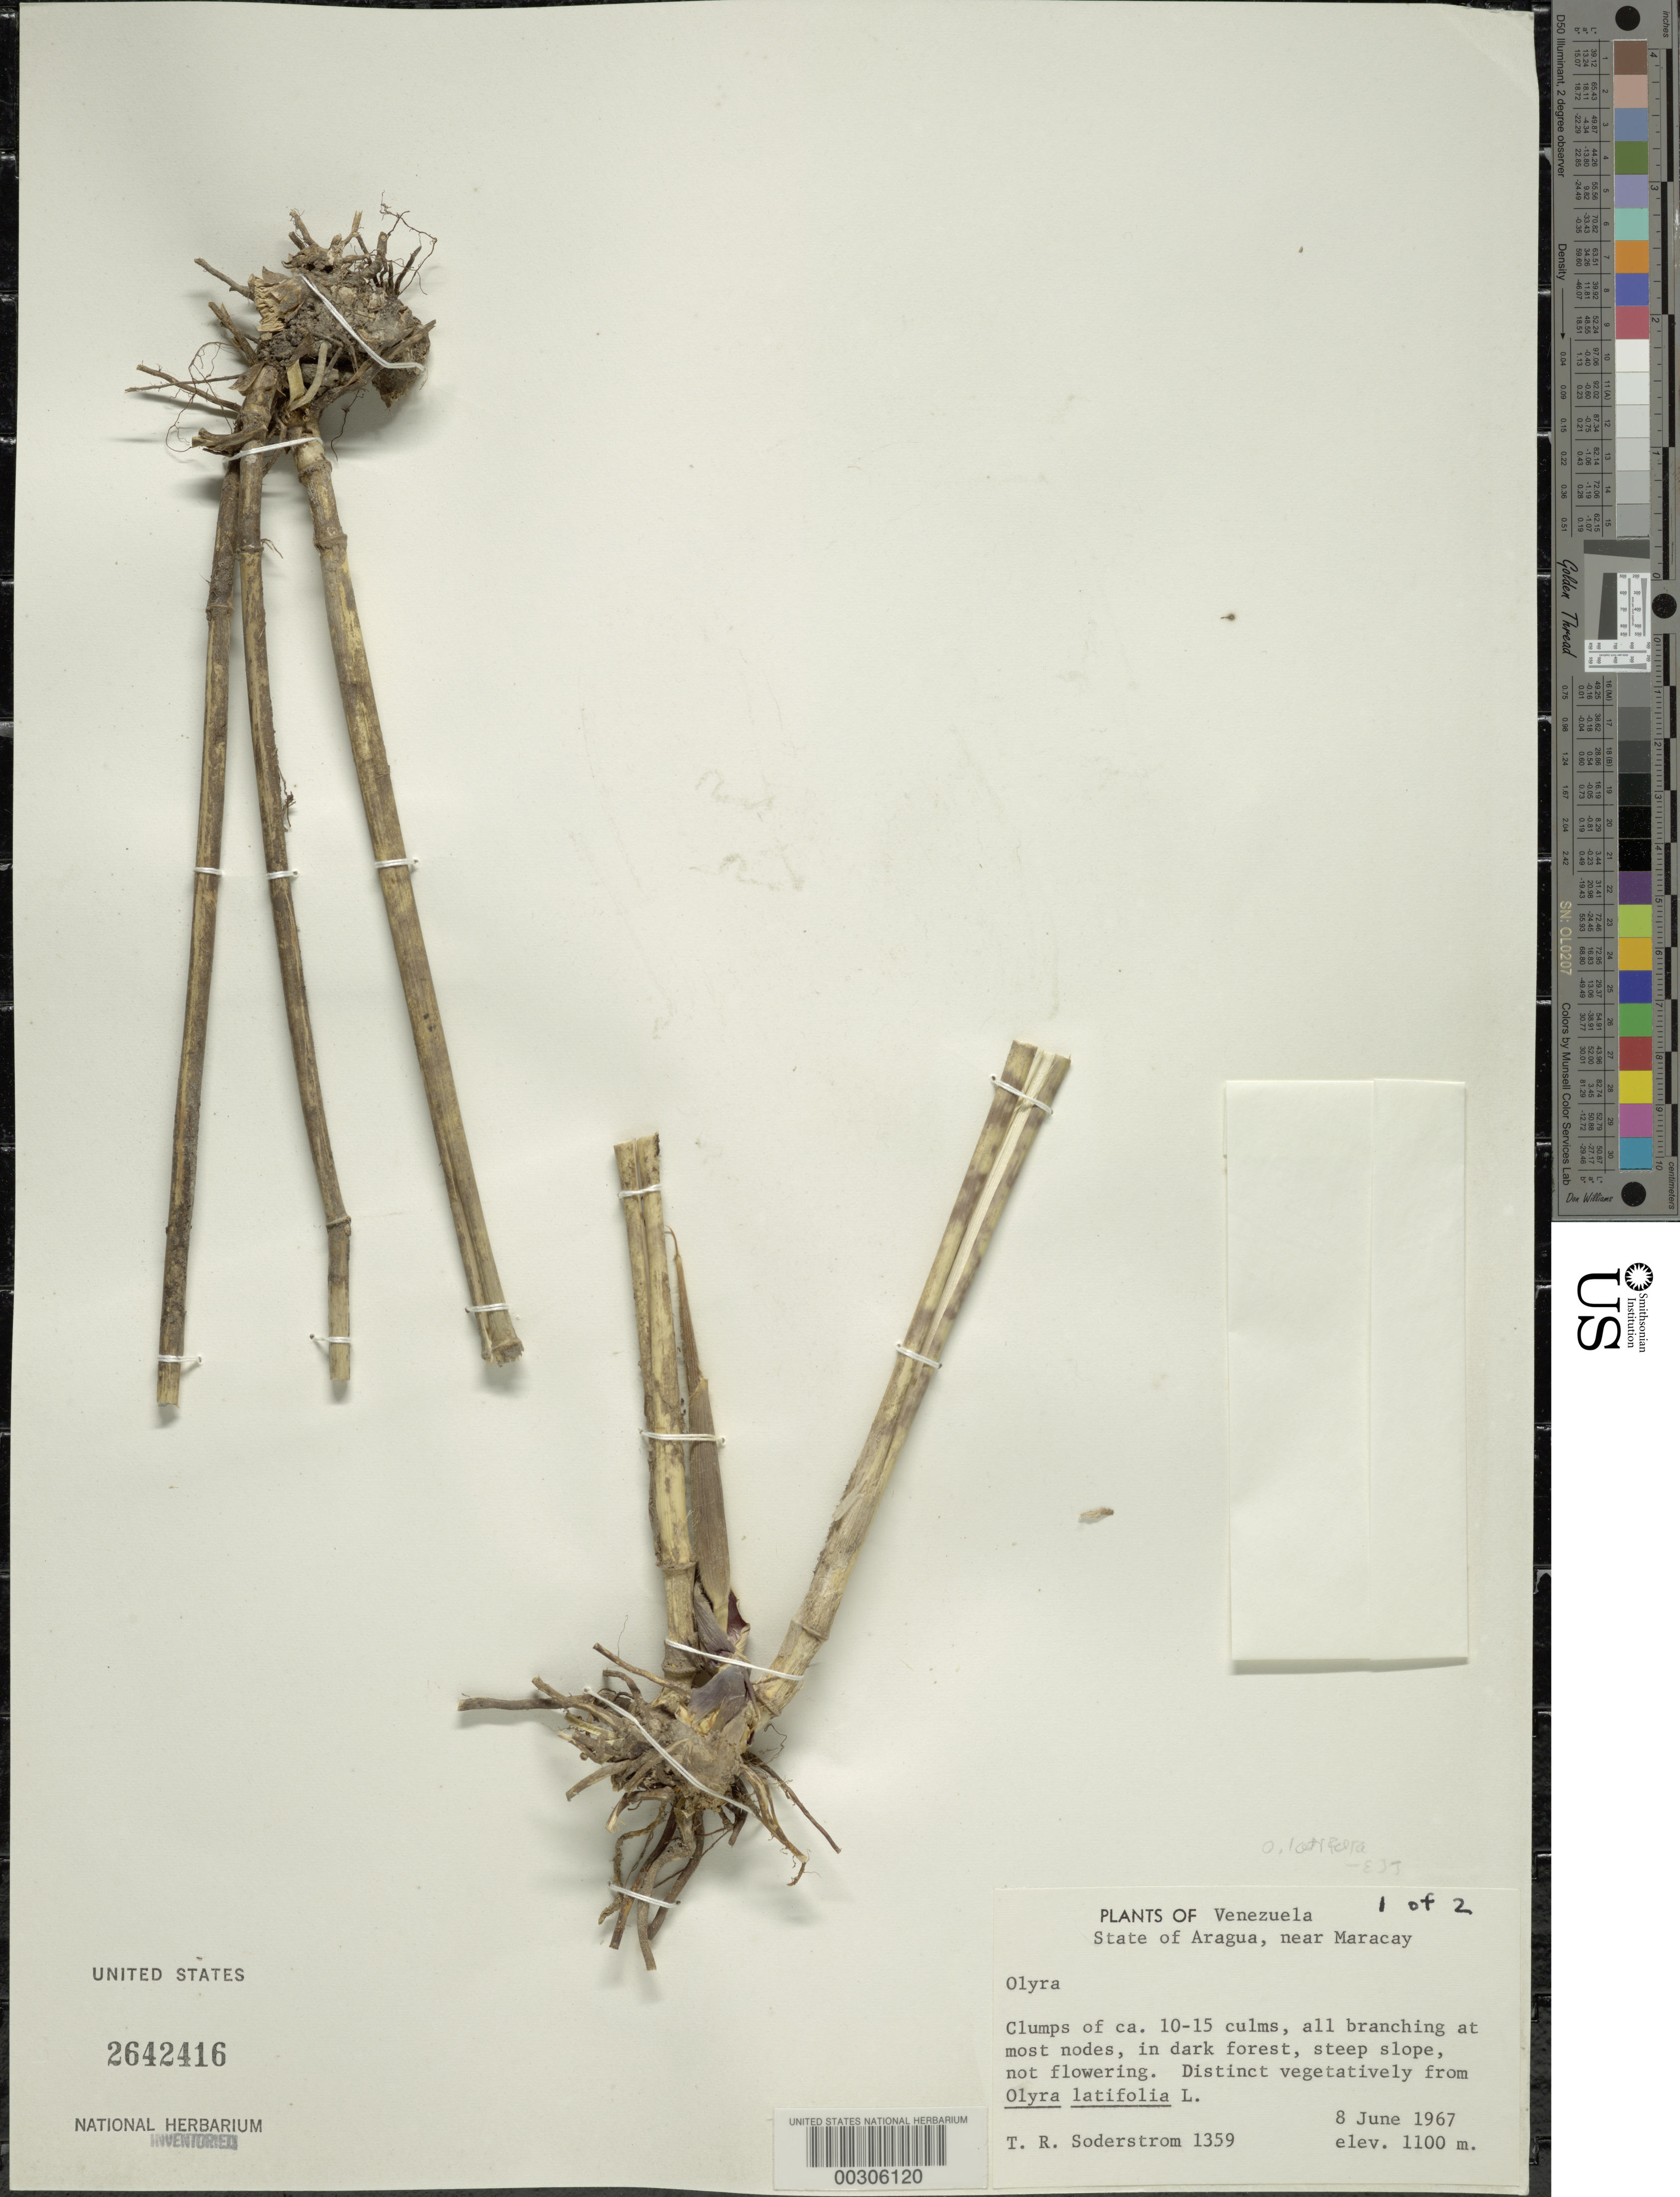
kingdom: Plantae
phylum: Tracheophyta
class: Liliopsida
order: Poales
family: Poaceae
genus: Olyra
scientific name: Olyra latifolia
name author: L.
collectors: T. R. Soderstrom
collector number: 1359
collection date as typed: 08 Jun 1967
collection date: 1967-06-08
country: Venezuela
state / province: Aragua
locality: Maracay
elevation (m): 1100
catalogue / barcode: US 2642416